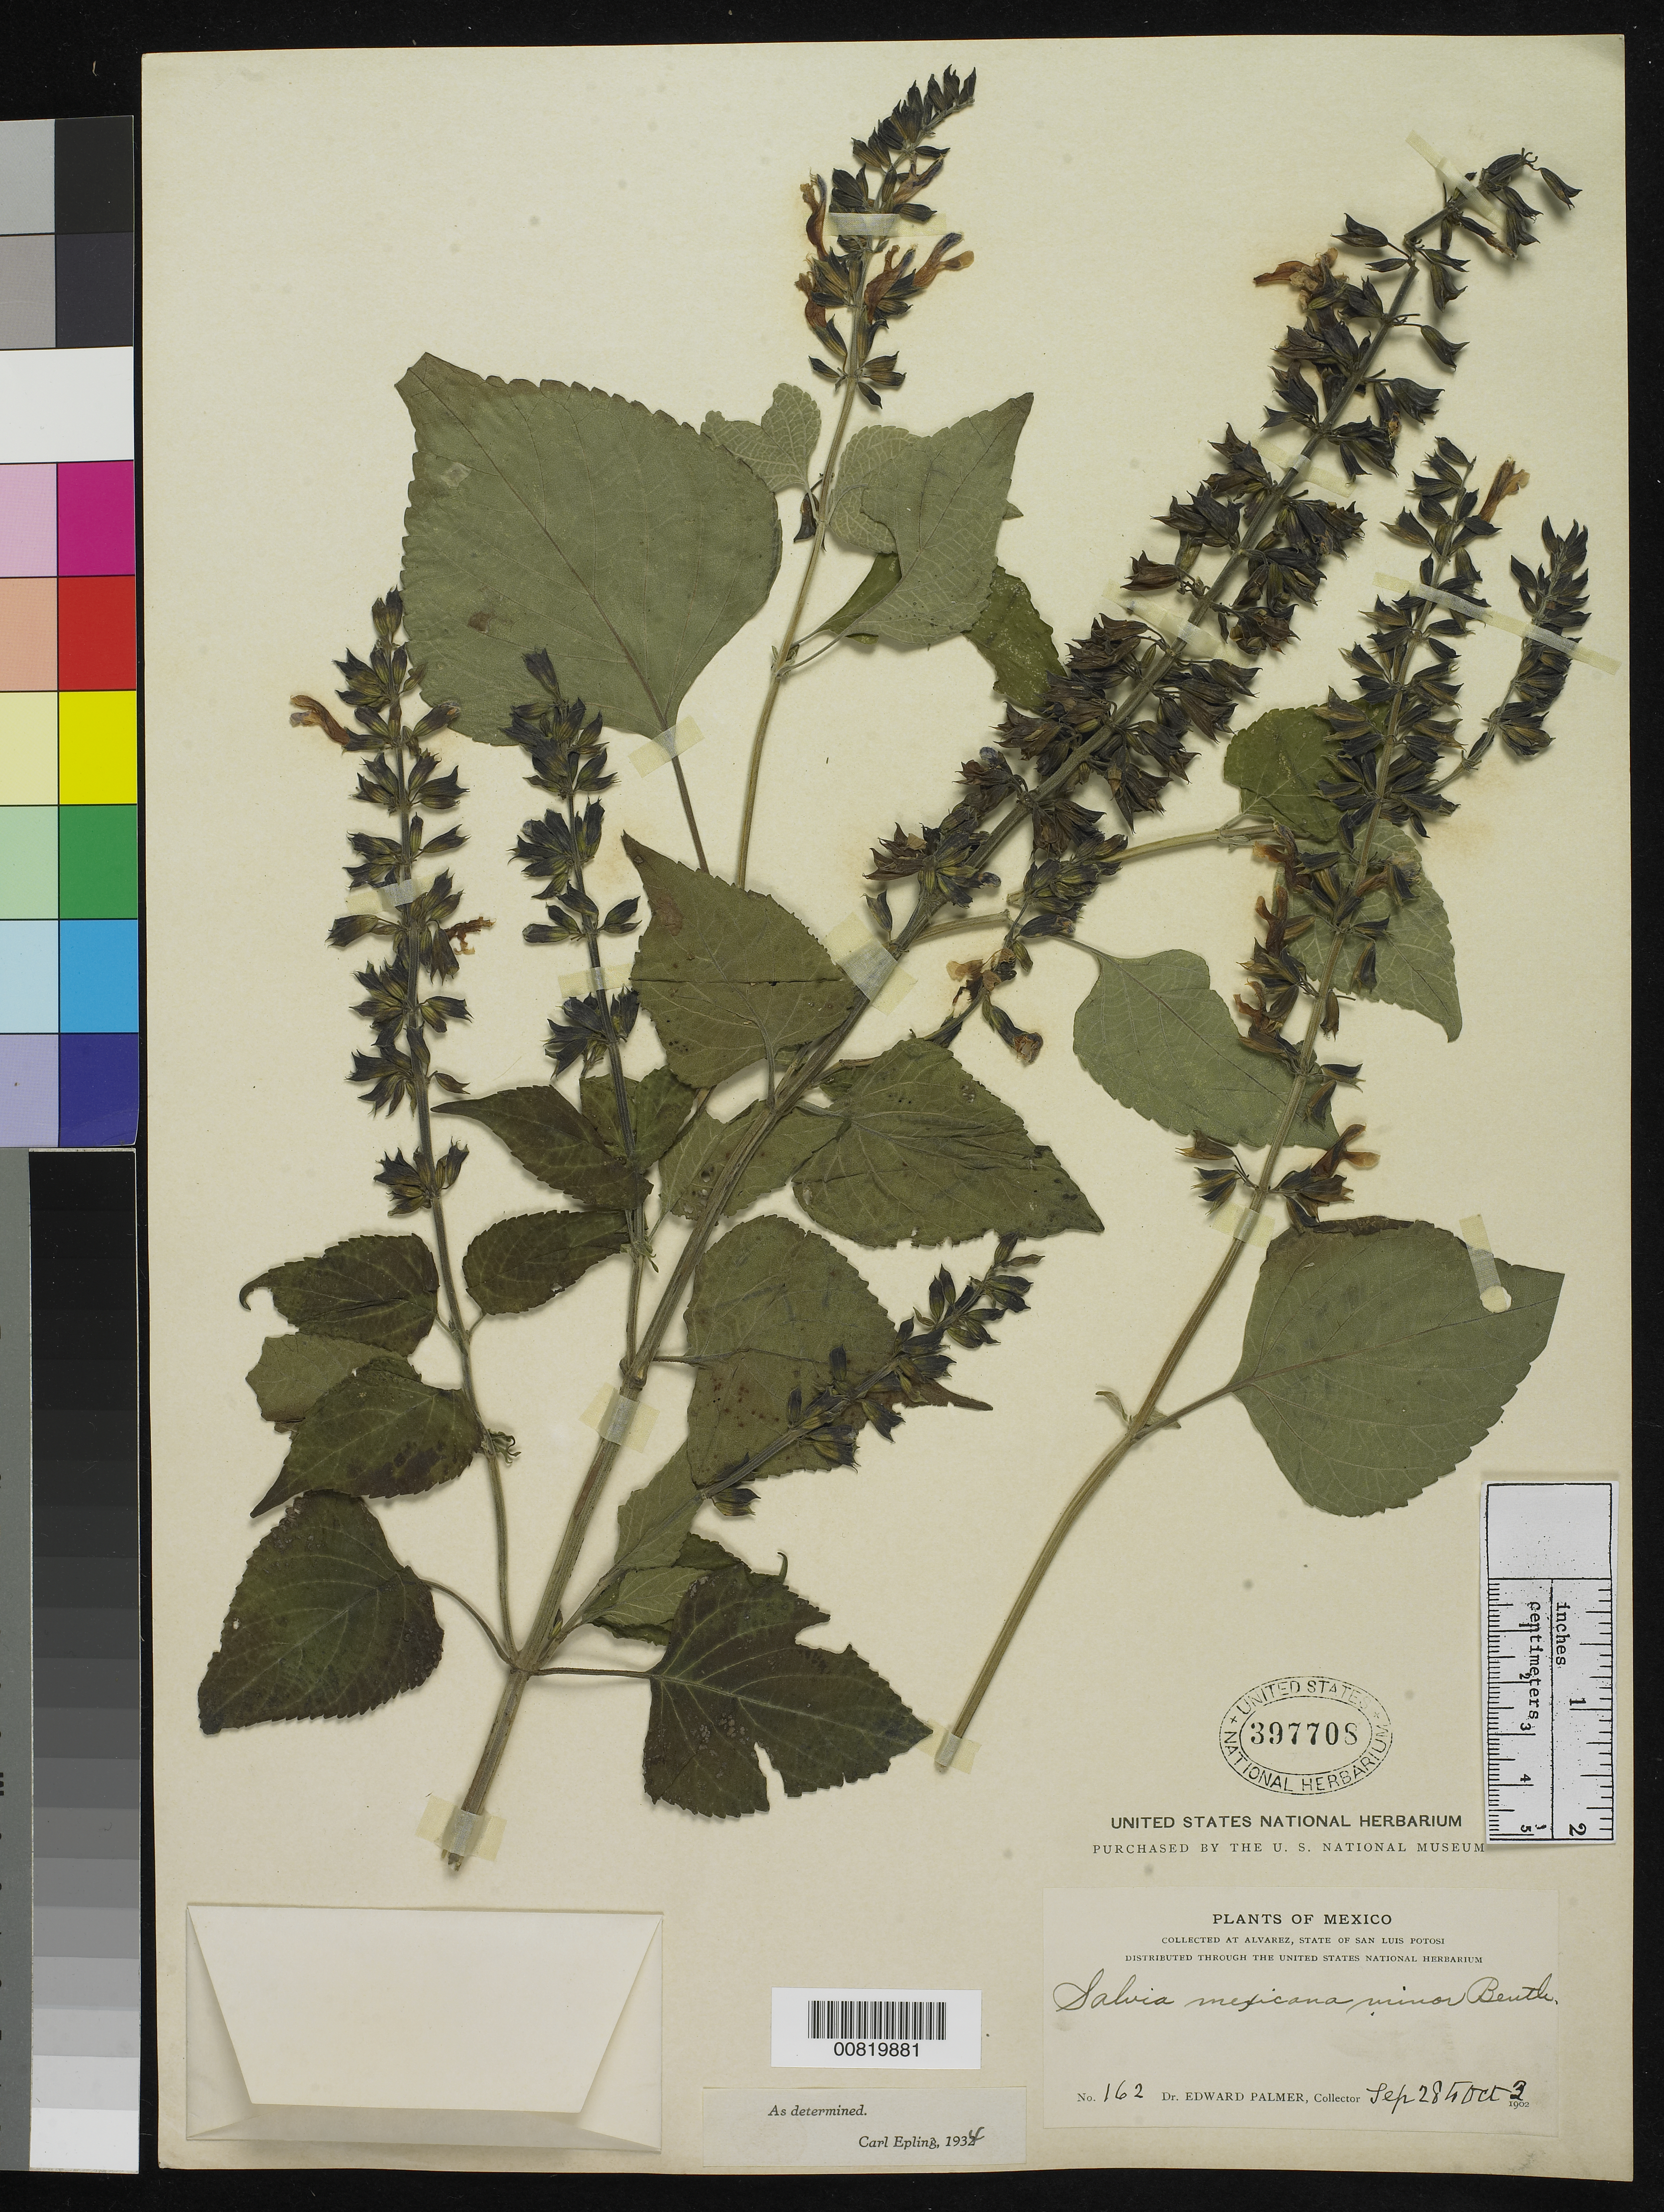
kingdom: Plantae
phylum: Tracheophyta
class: Magnoliopsida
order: Lamiales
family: Lamiaceae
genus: Salvia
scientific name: Salvia mexicana var. minor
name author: L.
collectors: E. Palmer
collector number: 162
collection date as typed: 28 Sep 1902 to 02 Oct 1902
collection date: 1902-09-28/1902-10-02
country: Mexico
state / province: San Luis Potosí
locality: Alvarez, San Luis Potosí.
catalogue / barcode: US 397708